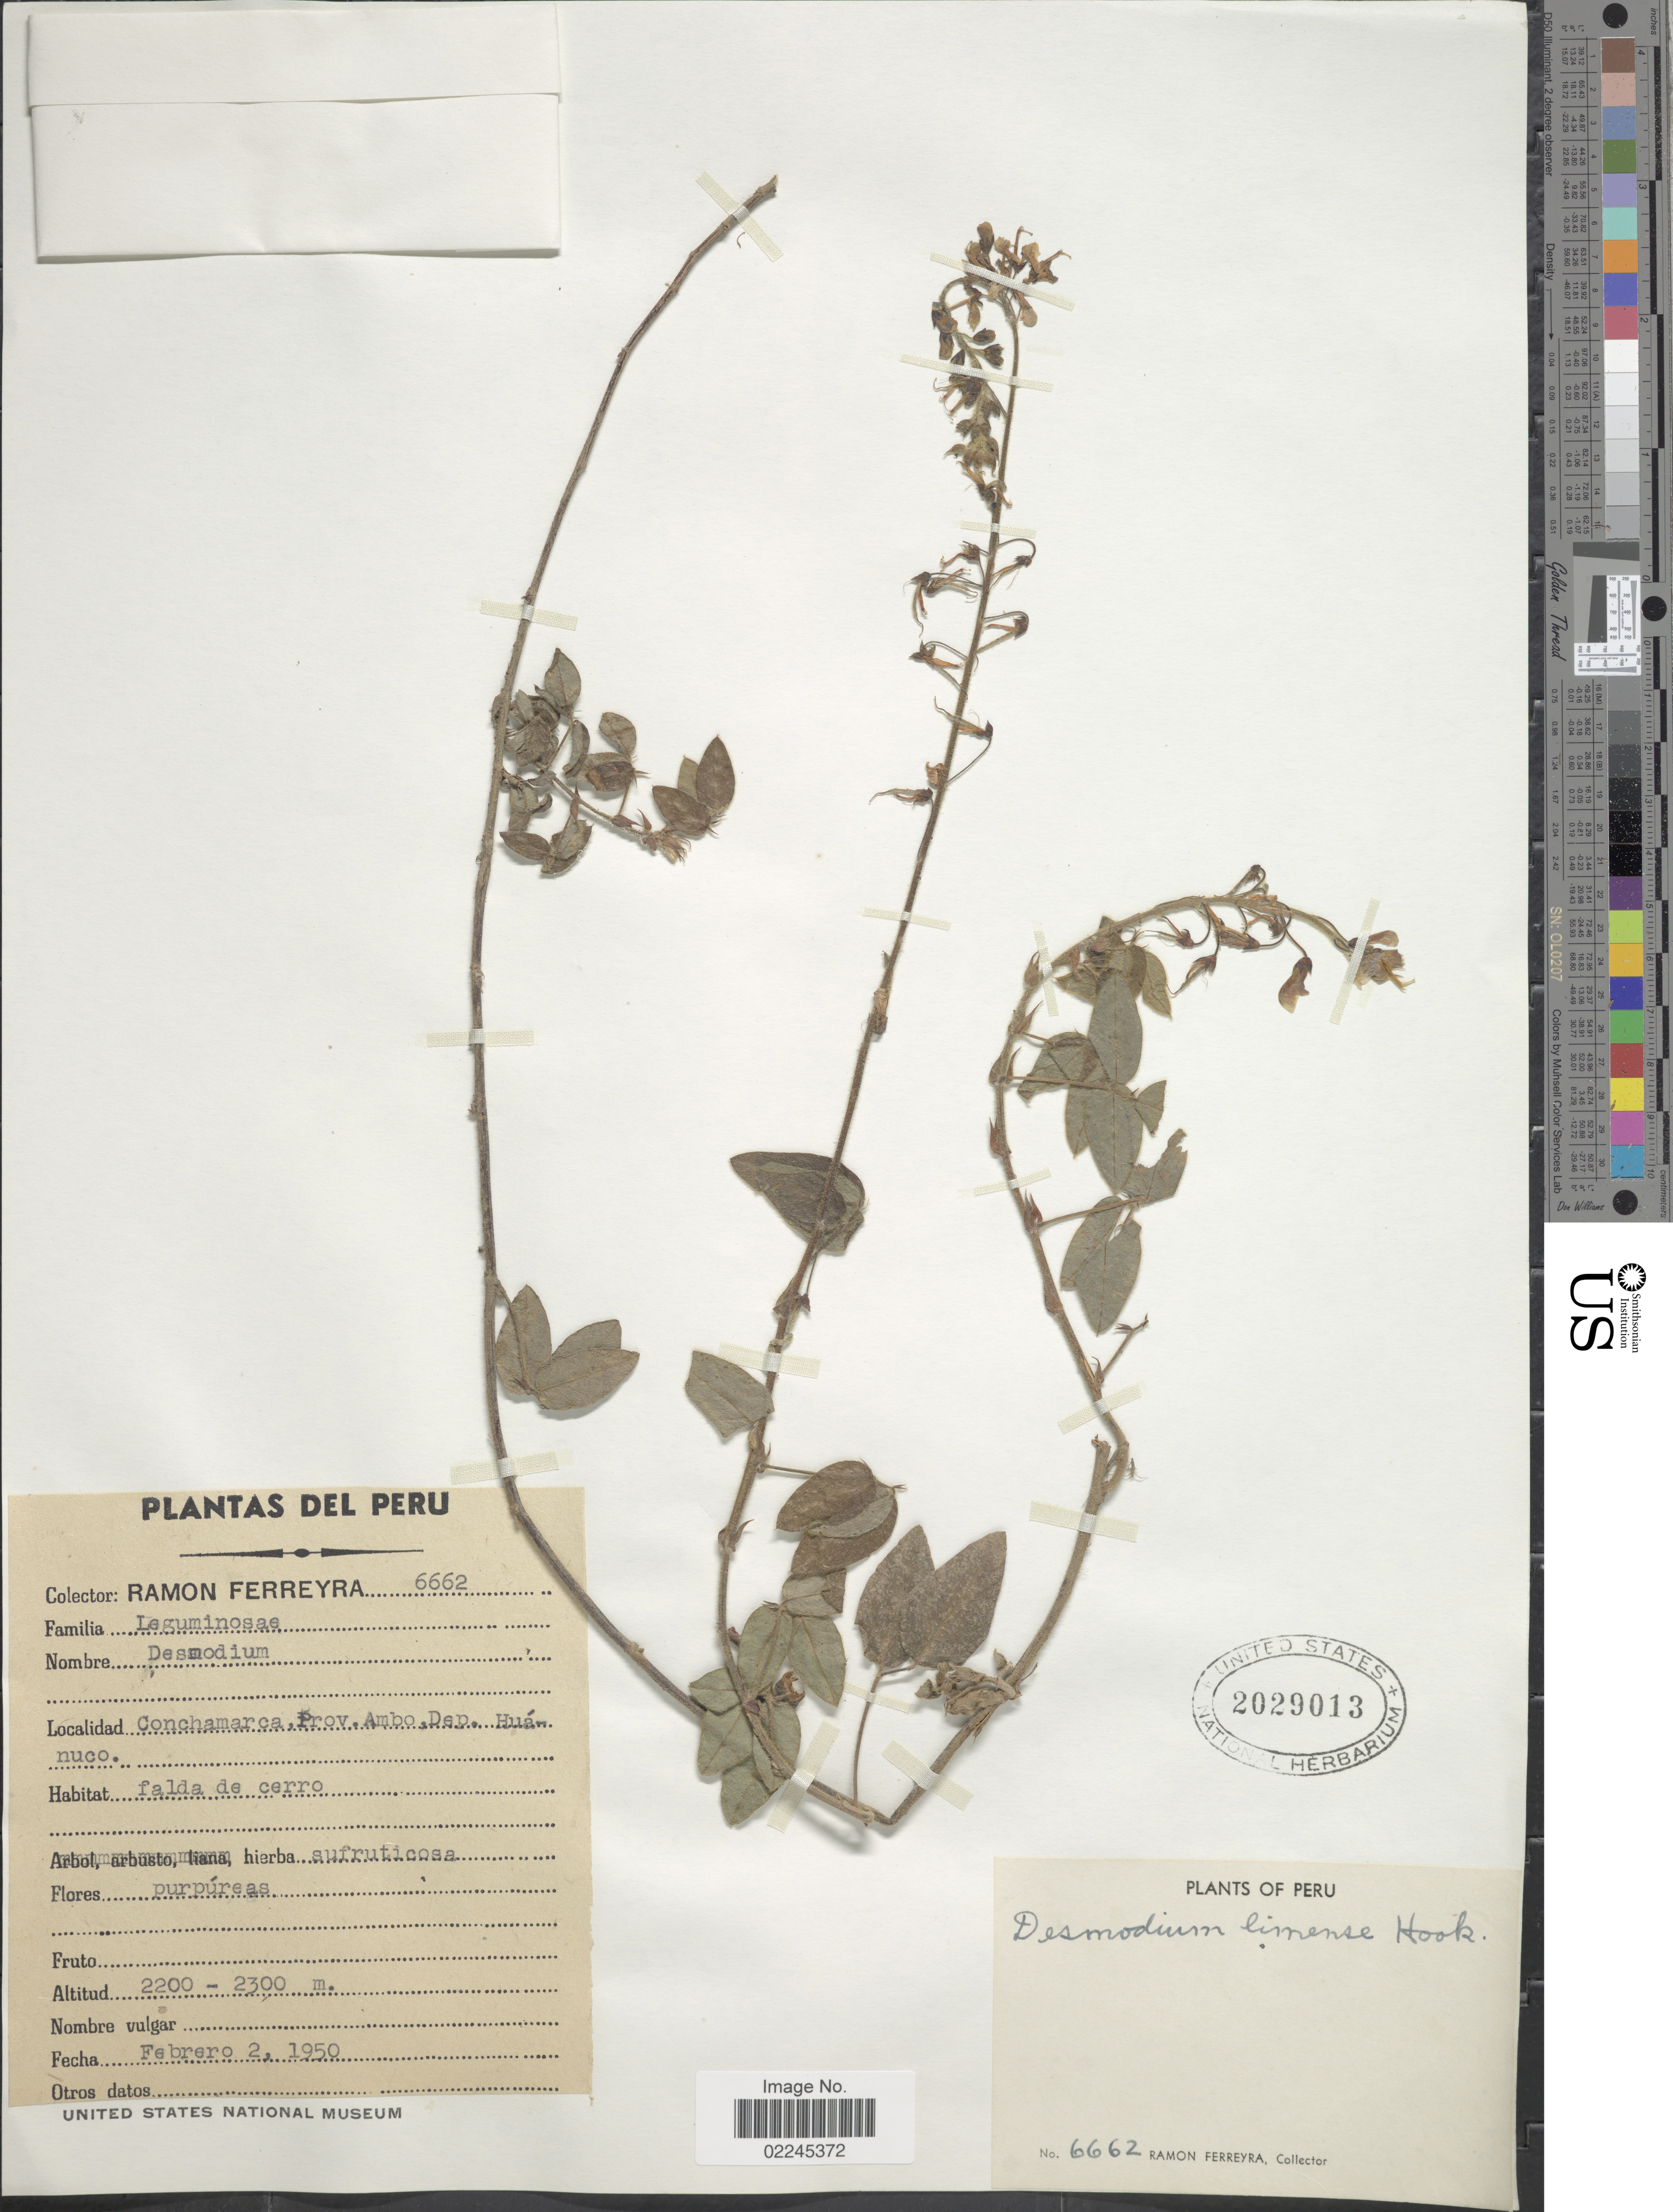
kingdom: Plantae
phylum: Tracheophyta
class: Magnoliopsida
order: Fabales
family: Fabaceae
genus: Desmodium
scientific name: Desmodium limense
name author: Hook.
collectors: R. A. Ferreyra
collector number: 6662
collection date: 1950-02-02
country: Peru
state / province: Huánuco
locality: Conchamarca, Prov. Ambo, falda de cerro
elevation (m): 2200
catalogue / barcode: US 2029013